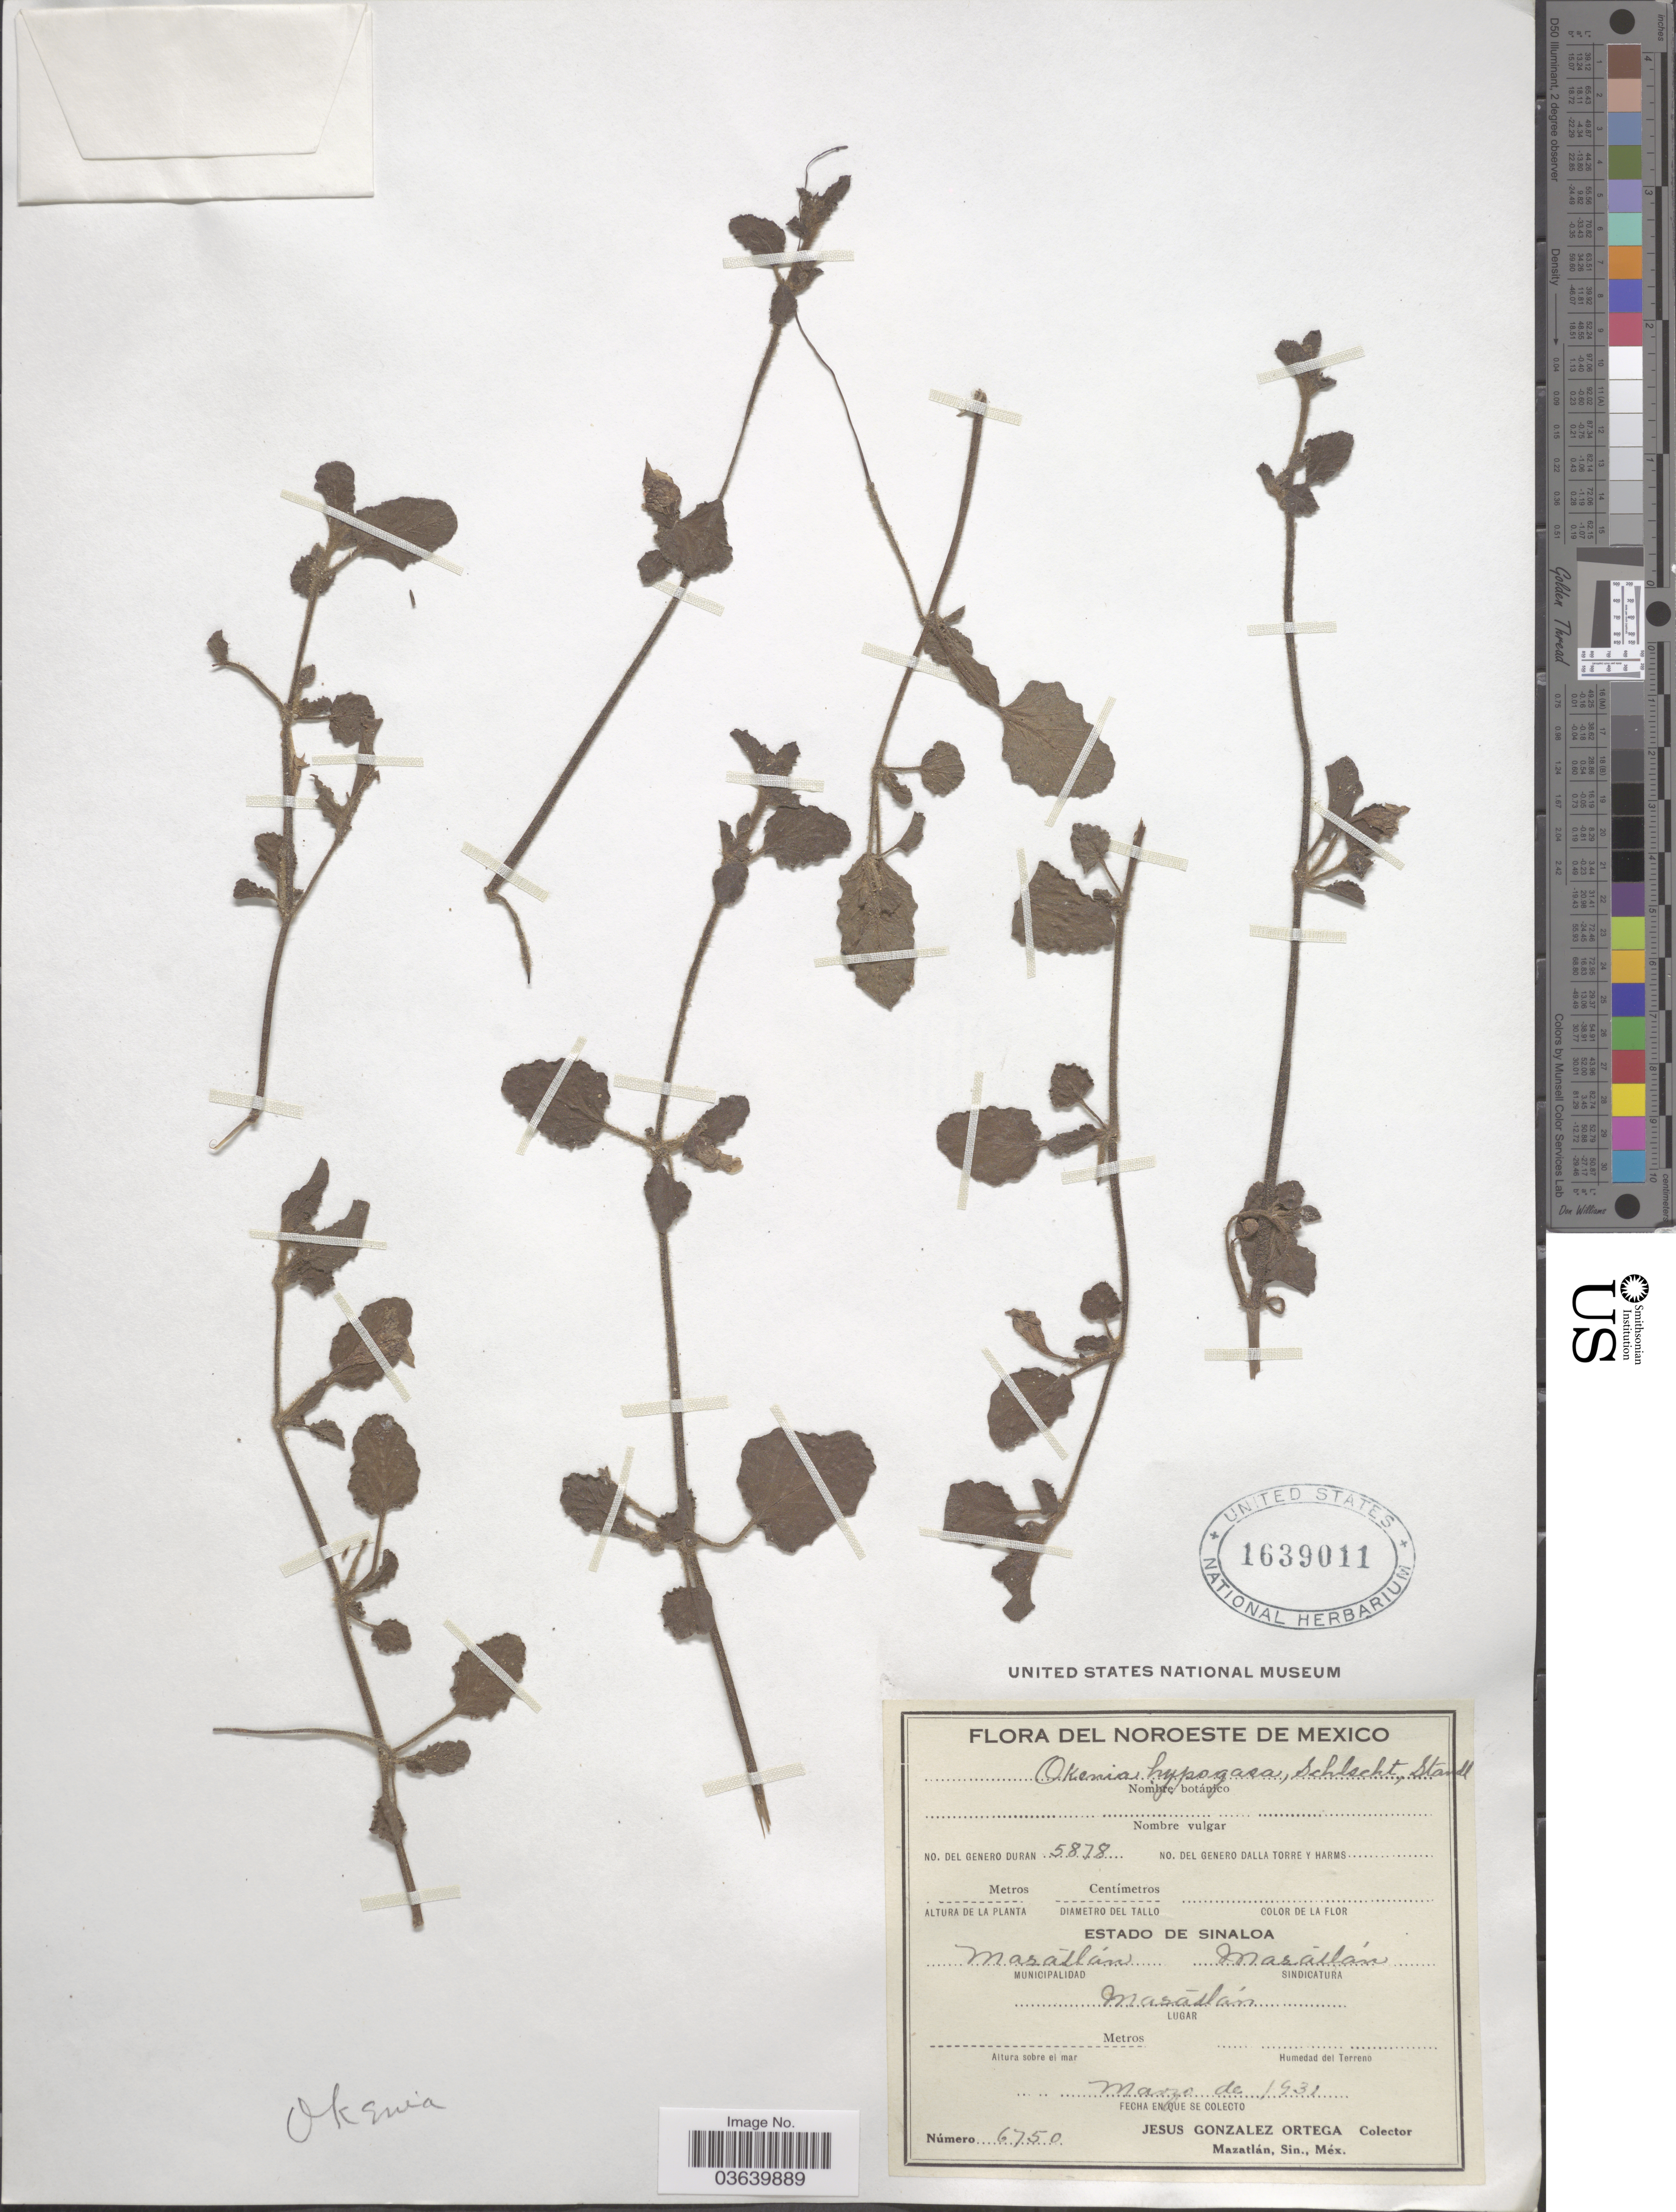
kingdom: Plantae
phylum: Tracheophyta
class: Magnoliopsida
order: Caryophyllales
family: Nyctaginaceae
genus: Okenia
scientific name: Okenia hypogaea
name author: Schltdl. & Cham.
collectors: J. Ortega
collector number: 6750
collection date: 1931-03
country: Mexico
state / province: Sinaloa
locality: Noroeste de Mexico. Municipalidad Masatlán. Sindicatura Masatlán. Masatlán.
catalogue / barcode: US 1639011